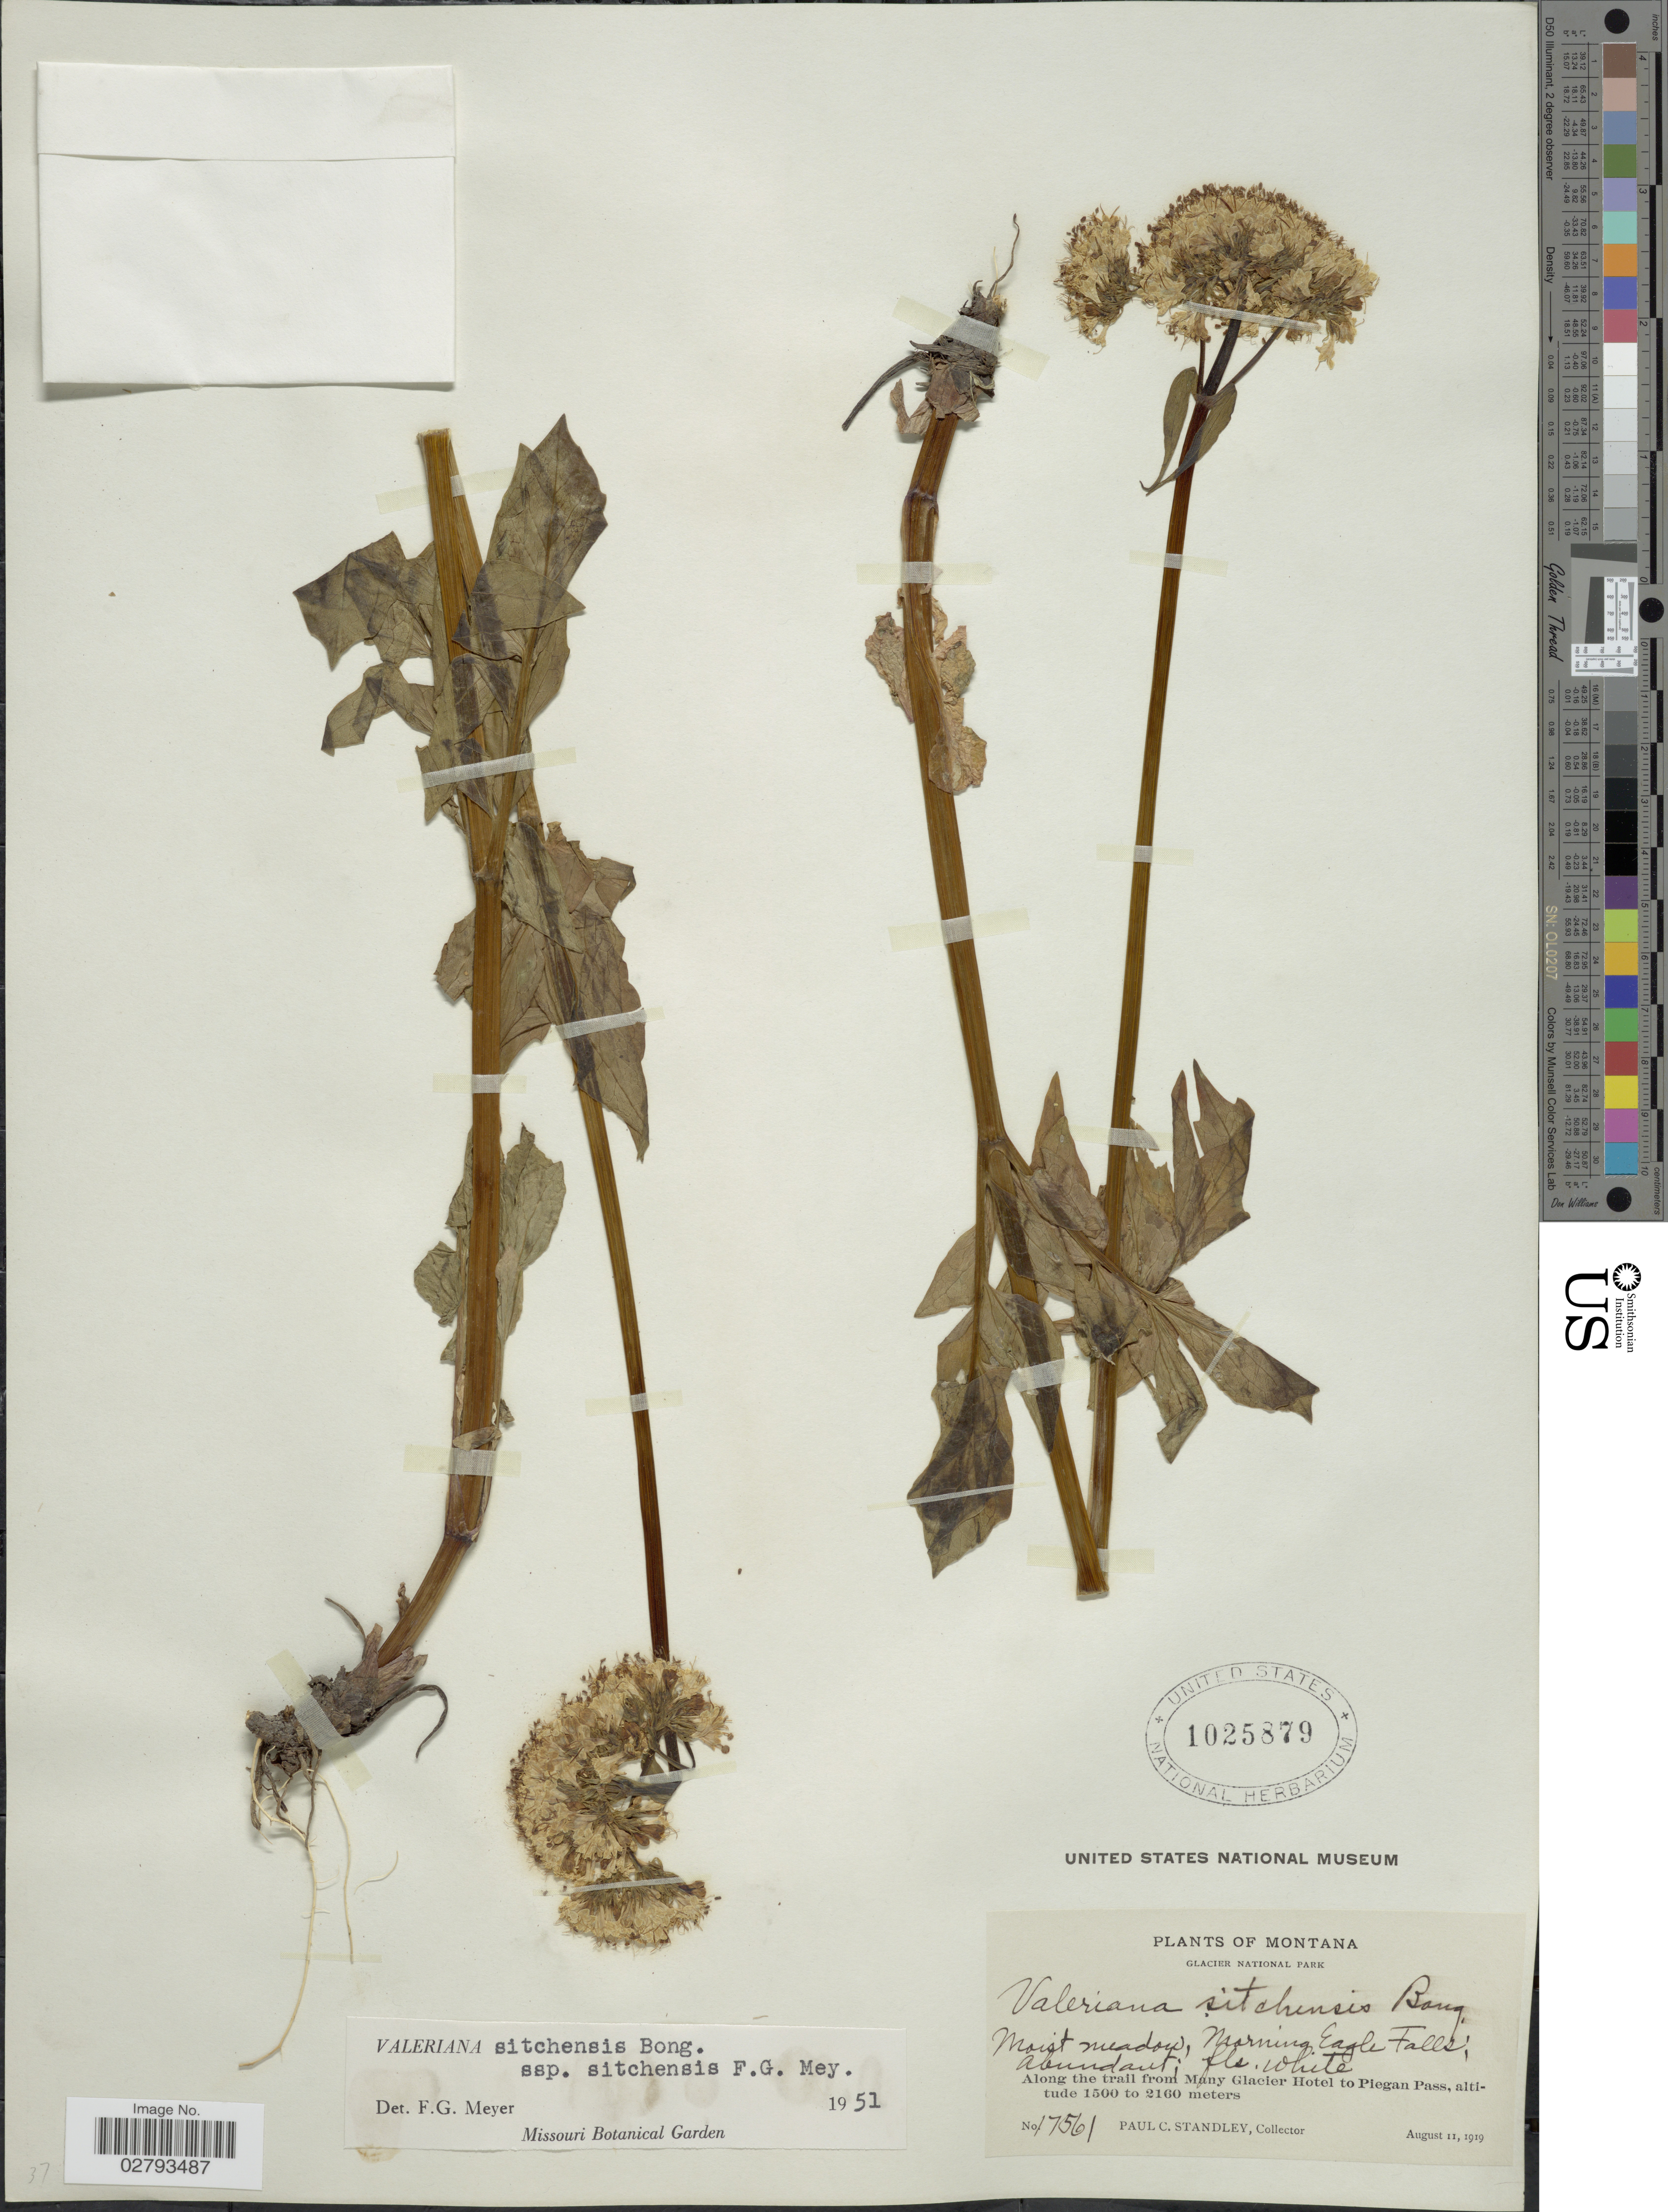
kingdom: Plantae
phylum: Tracheophyta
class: Magnoliopsida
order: Dipsacales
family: Caprifoliaceae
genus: Valeriana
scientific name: Valeriana sitchensis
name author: Bong.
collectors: P. C. Standley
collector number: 17561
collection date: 1919-08-11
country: United States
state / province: Montana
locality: Glacier National Park. Morning Eagle Falls. Along the trail from Many Glacier Hotel to Piegan Pass.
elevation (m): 1500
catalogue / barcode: US 1025879